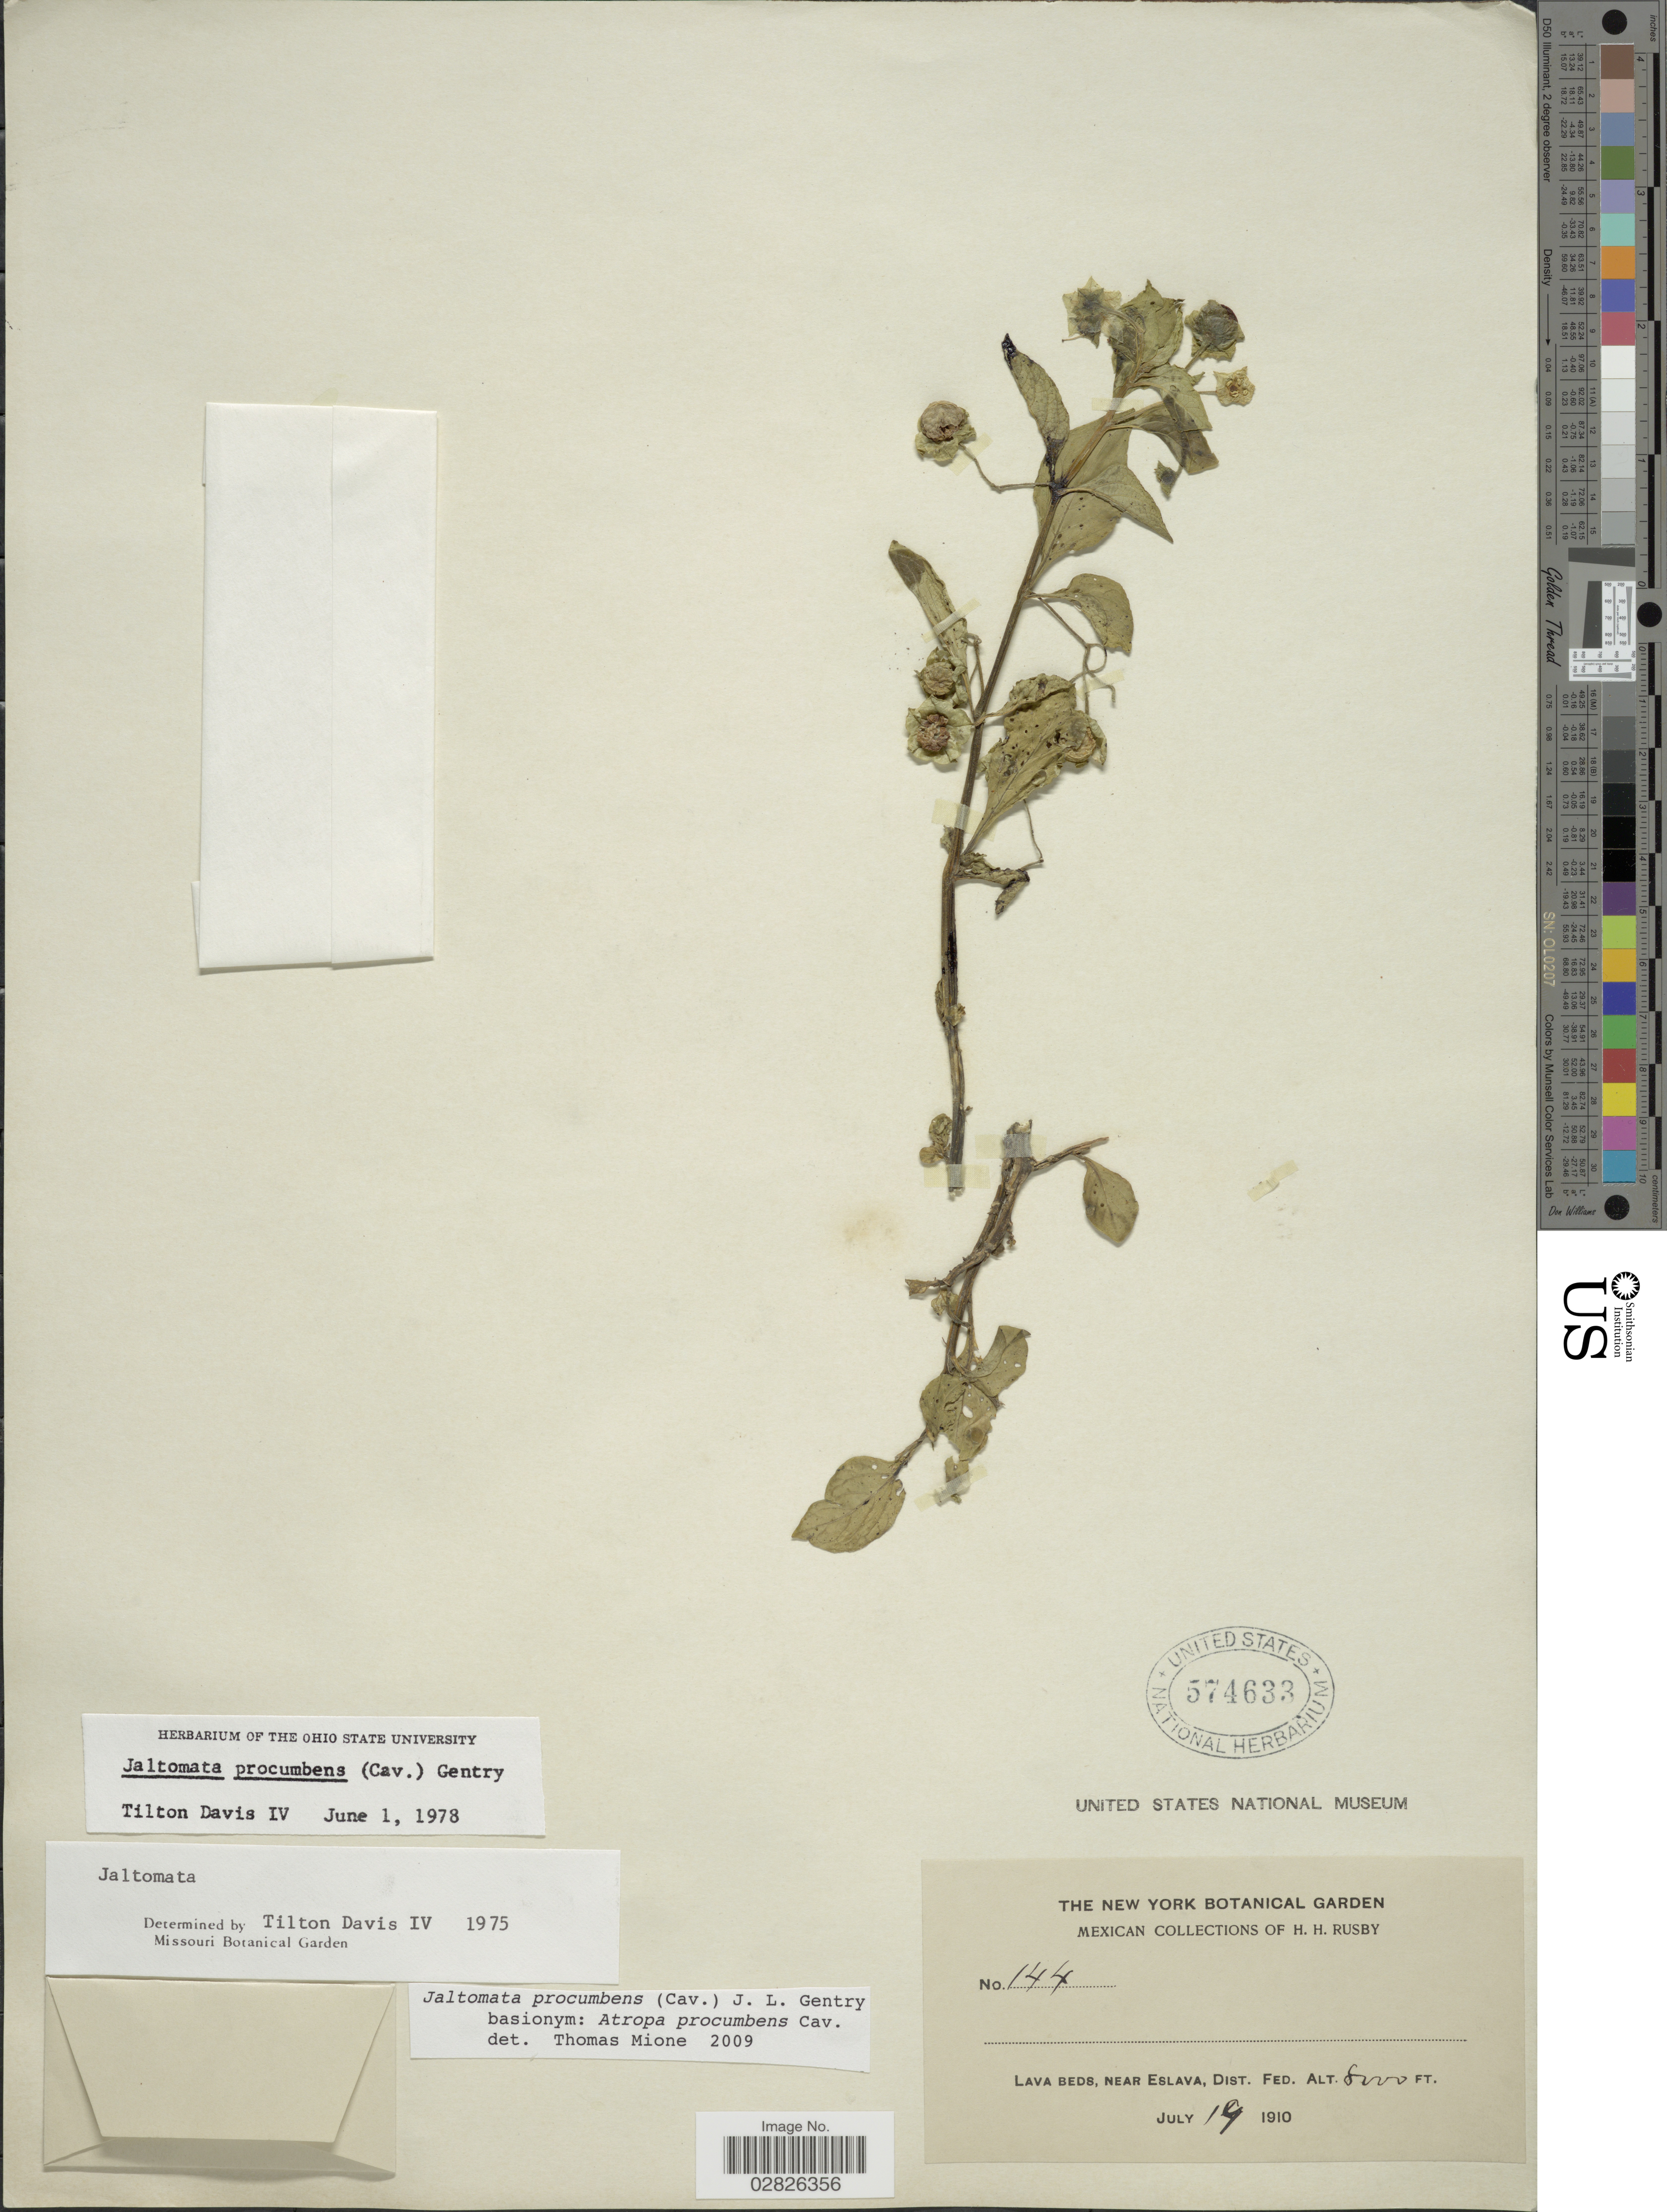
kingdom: Plantae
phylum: Tracheophyta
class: Magnoliopsida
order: Solanales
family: Solanaceae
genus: Jaltomata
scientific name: Jaltomata procumbens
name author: (Cav.) J.L. Gentry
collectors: H. H. Rusby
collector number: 144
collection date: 1910-07-19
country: Mexico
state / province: Distrito Federal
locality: Lava beds, near Eslava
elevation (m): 2438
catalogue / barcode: US 574633